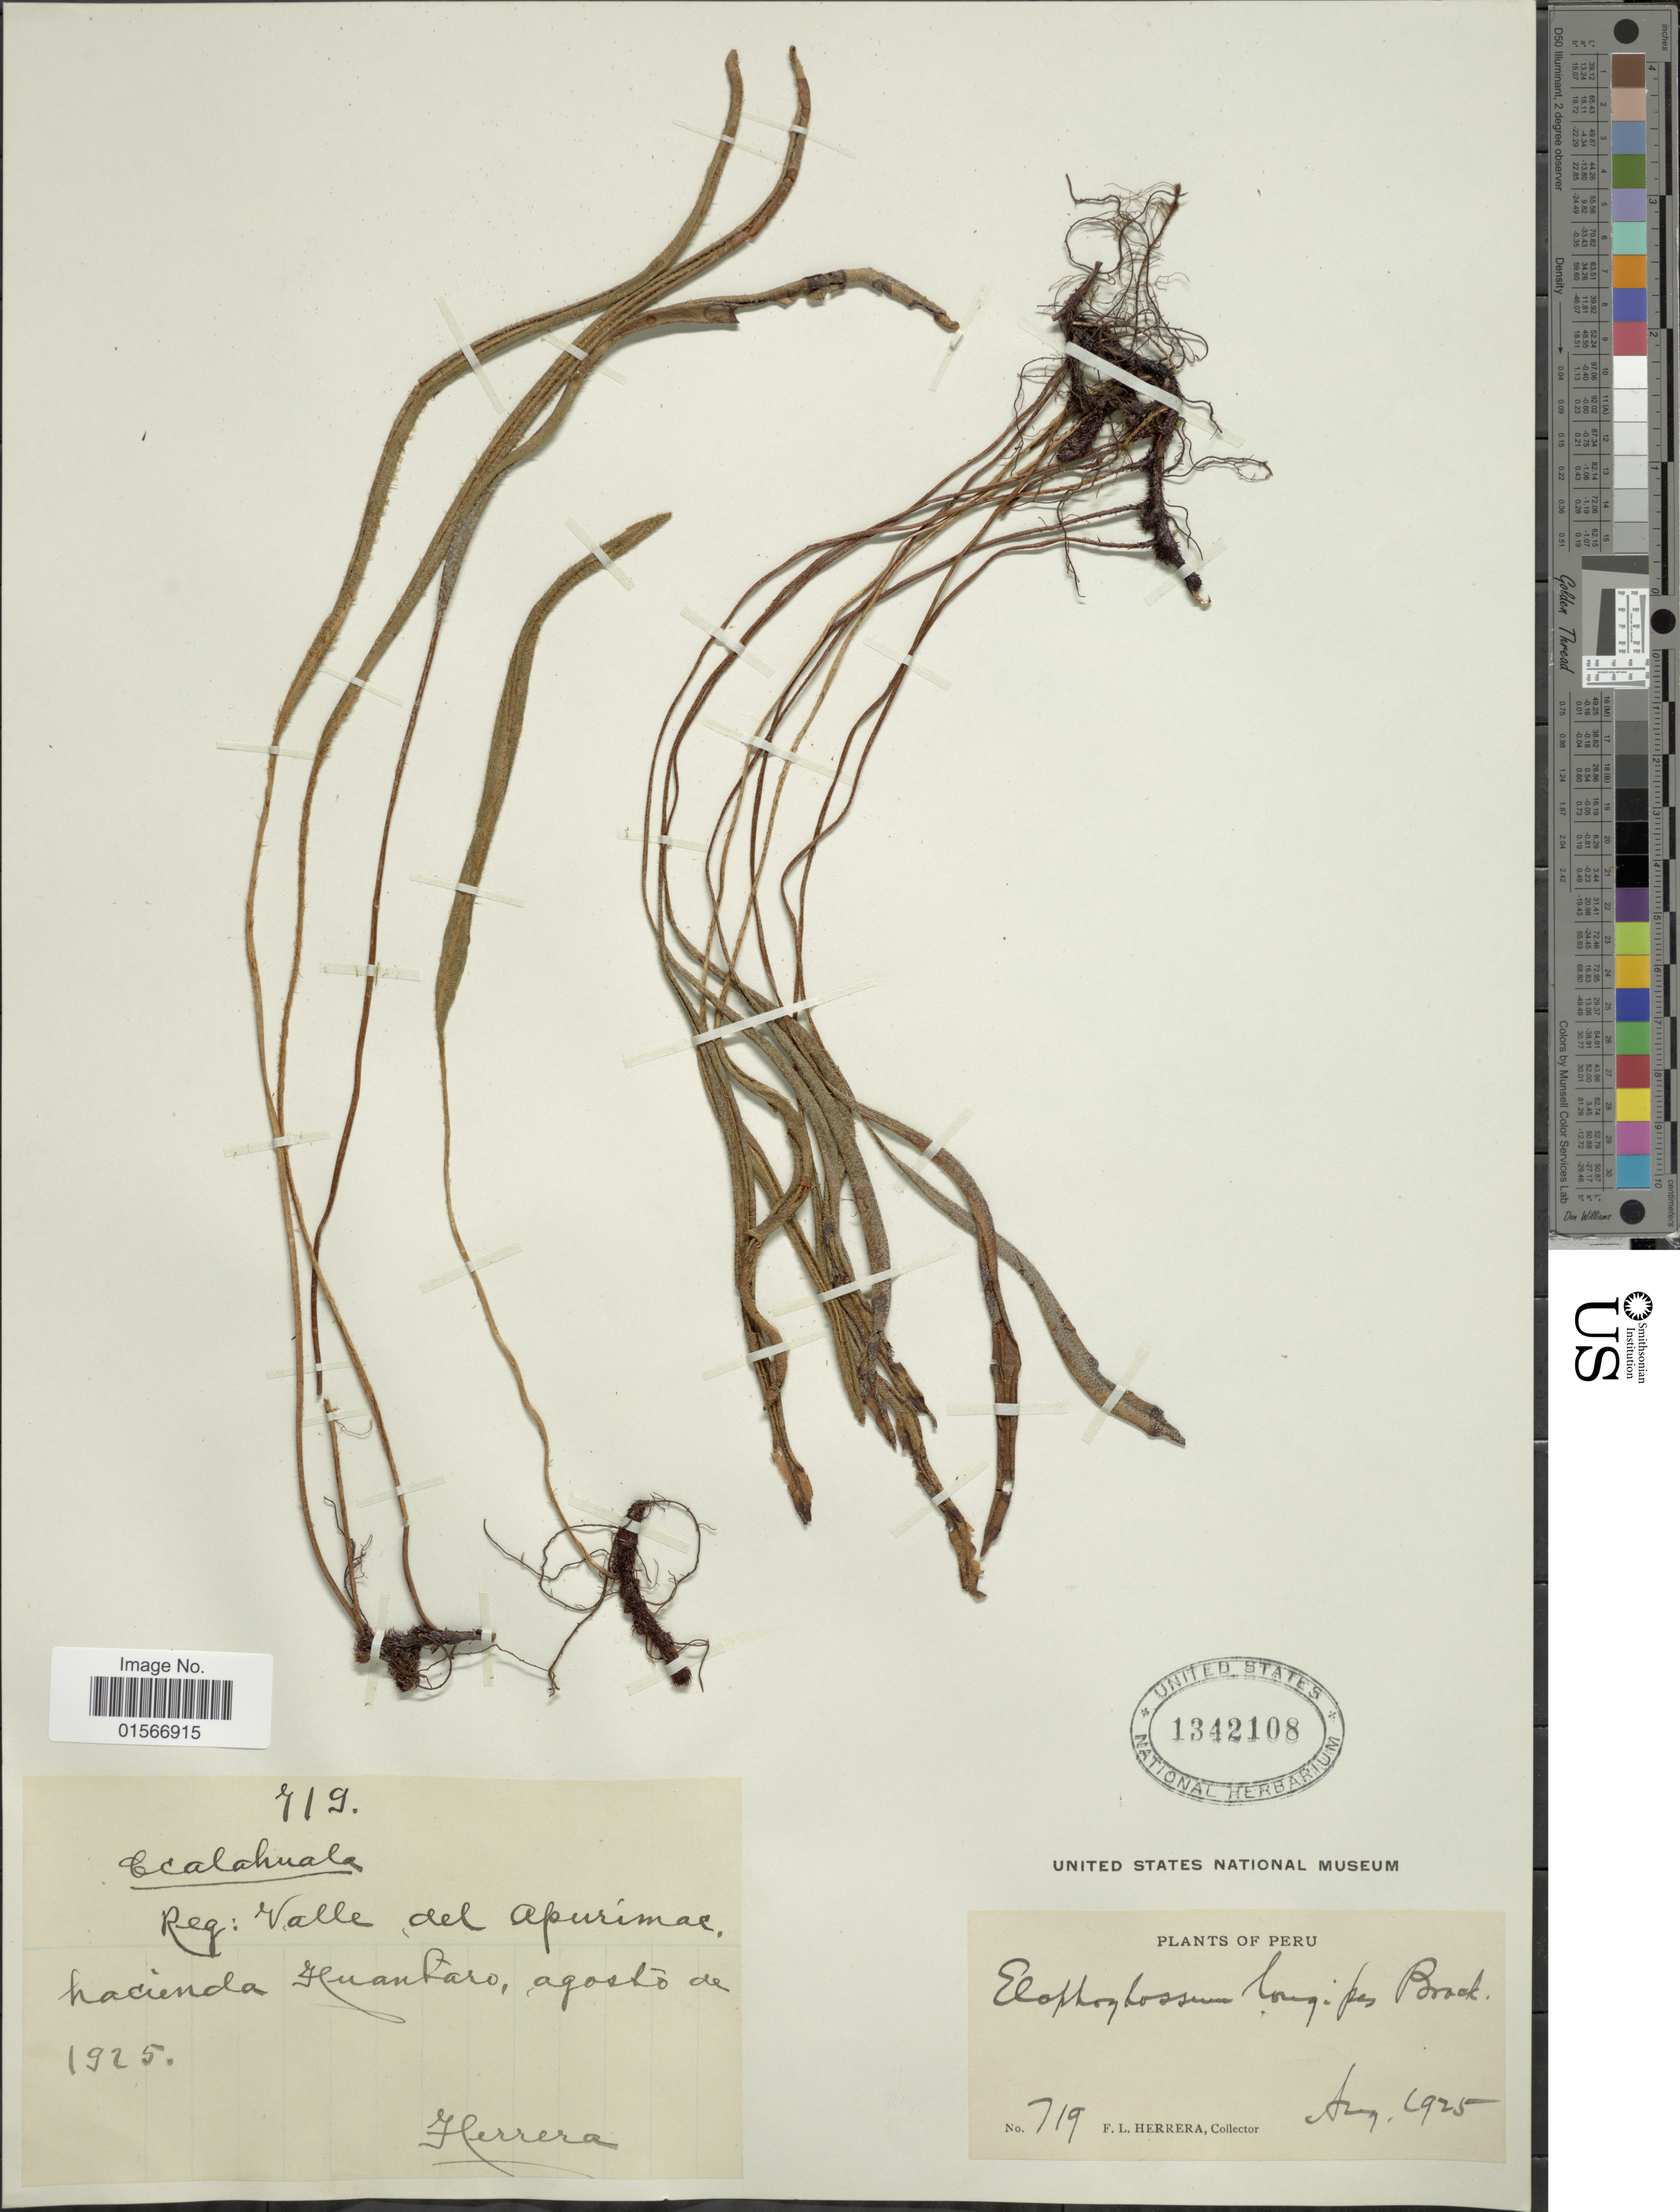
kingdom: Plantae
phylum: Tracheophyta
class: Polypodiopsida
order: Polypodiales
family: Dryopteridaceae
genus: Elaphoglossum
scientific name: Elaphoglossum longipes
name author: Brack. in Wilkes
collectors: F. L. Herrera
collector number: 719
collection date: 1925-08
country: Peru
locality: Valle del Apurimac hacienda Huantaro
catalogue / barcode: US 1342108